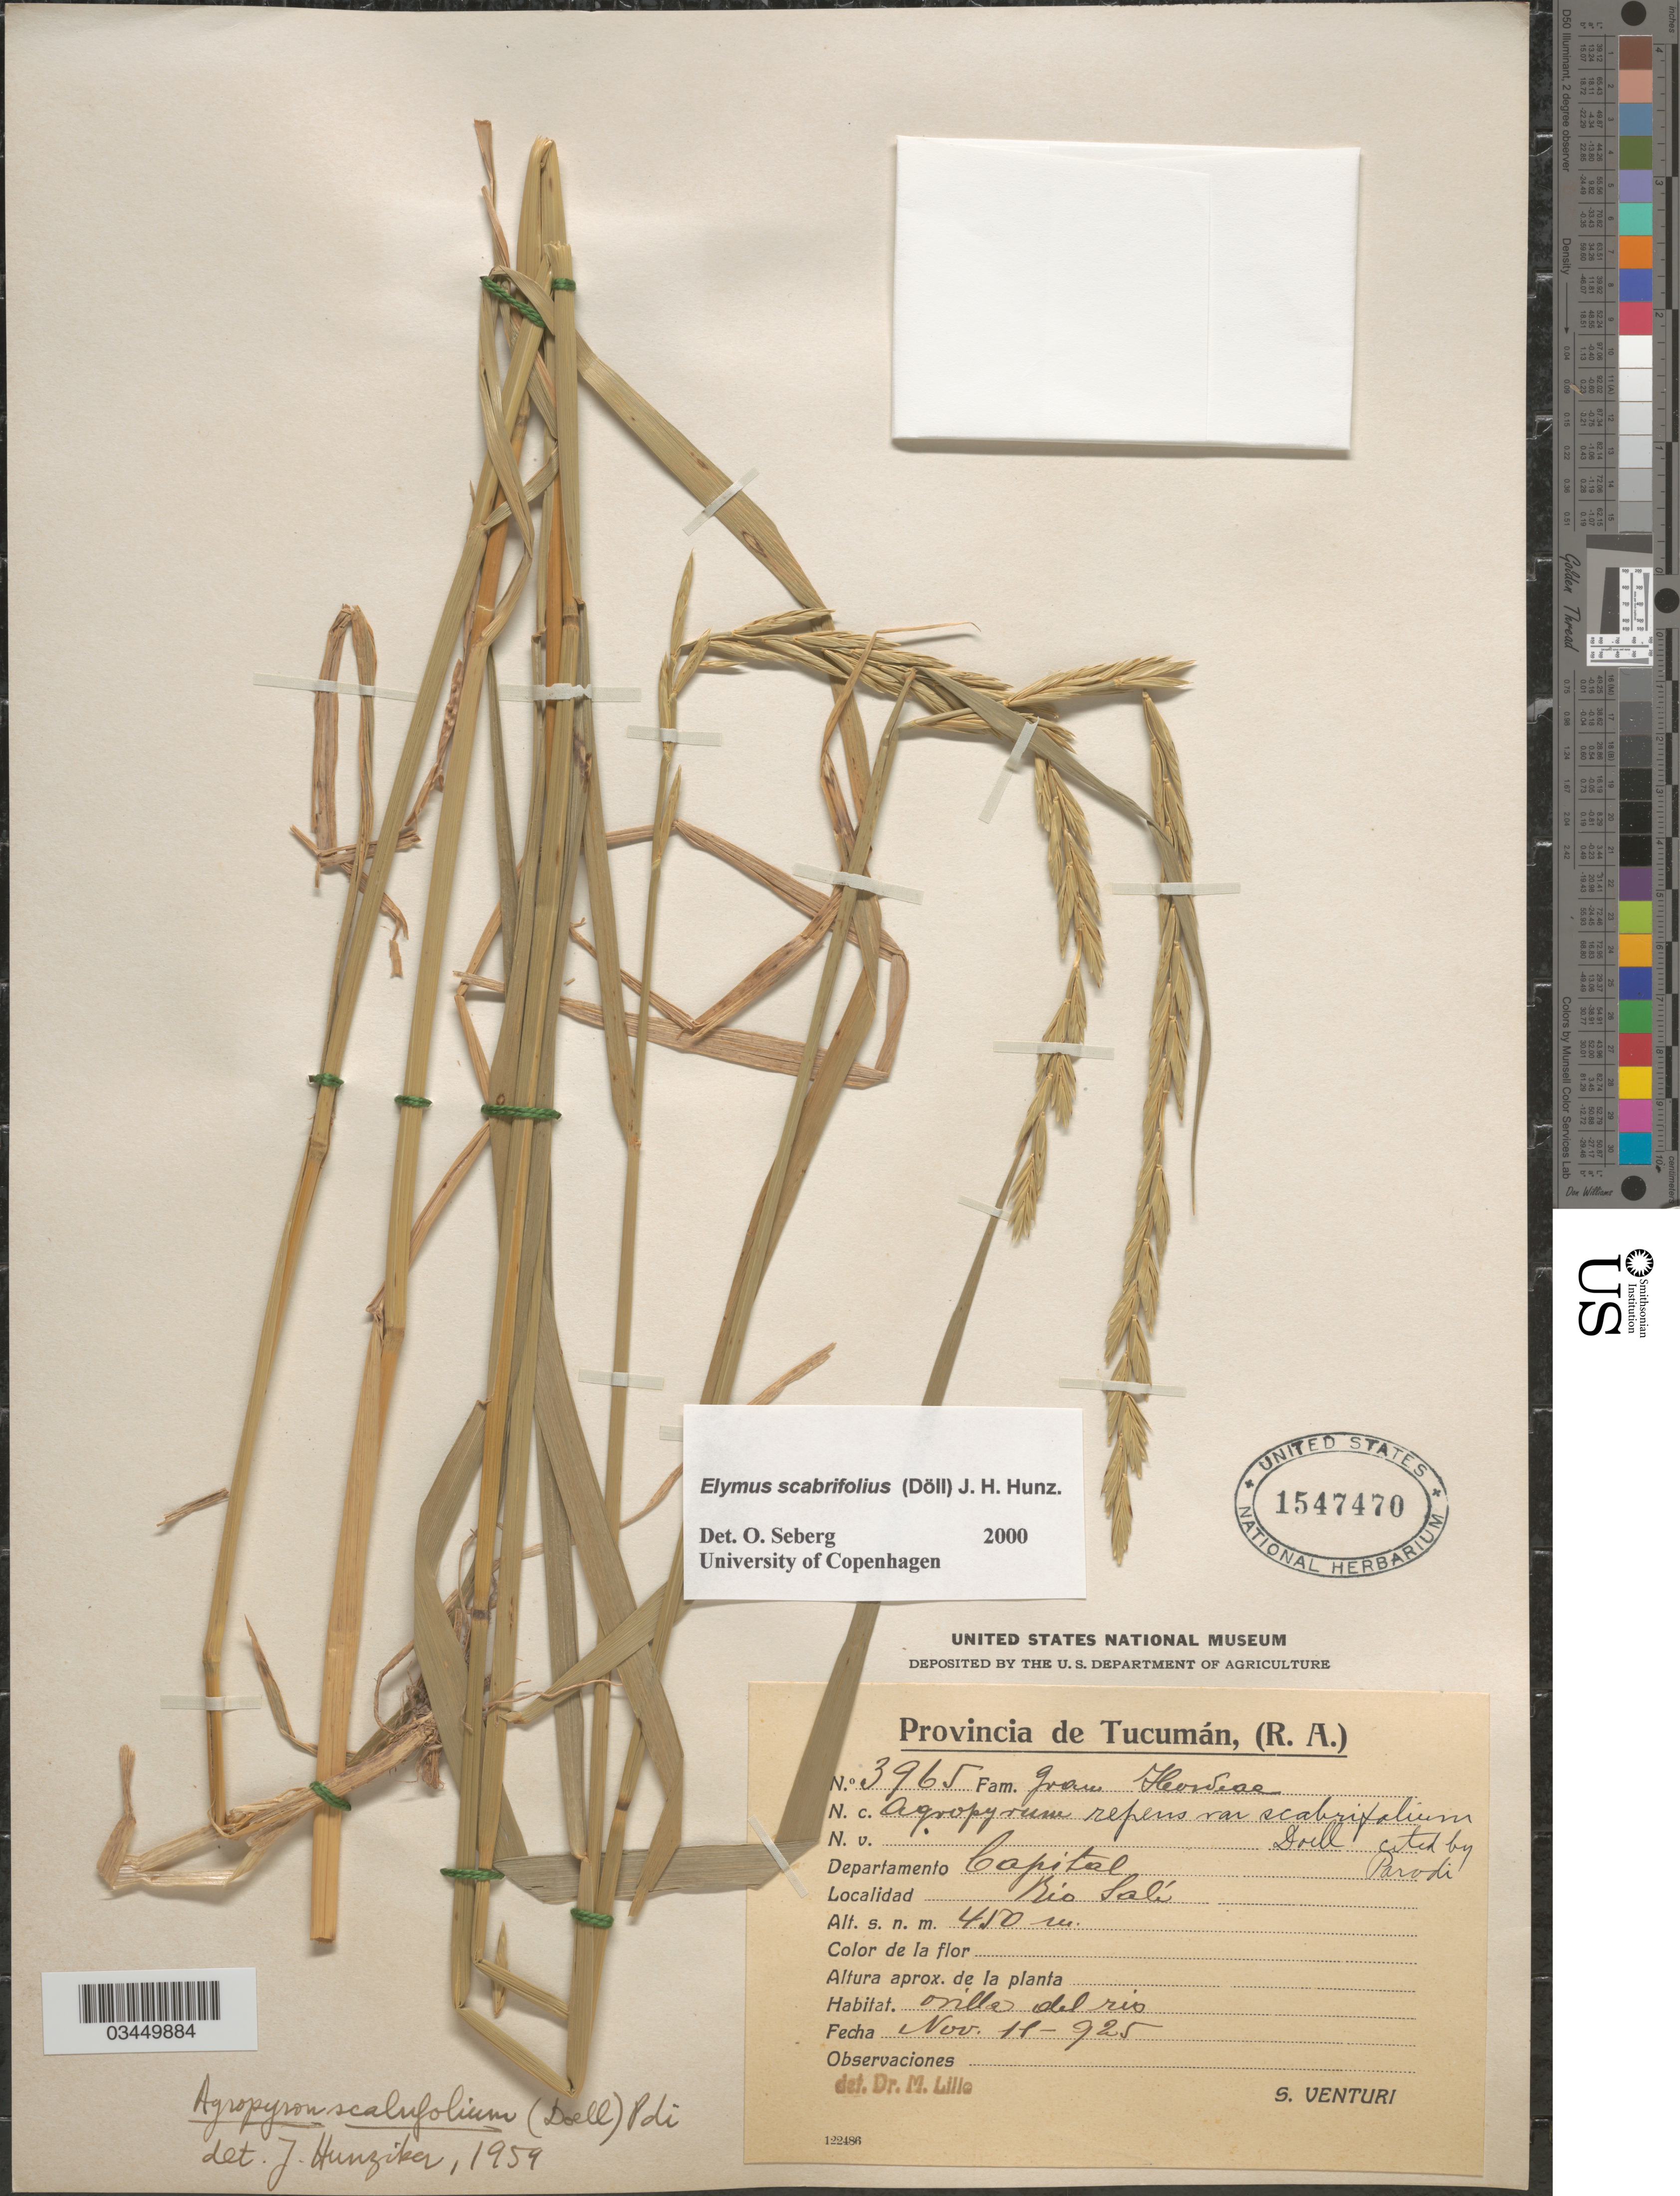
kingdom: Plantae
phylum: Tracheophyta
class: Liliopsida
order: Poales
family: Poaceae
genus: Elymus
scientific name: Elymus scabrifolius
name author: (Döll) J.H. Hunz.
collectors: S. Venturi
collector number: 3965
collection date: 1925-11-11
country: Argentina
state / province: Tucuman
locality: Departamento Capital. Río Salí.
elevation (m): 450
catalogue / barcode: US 1547470